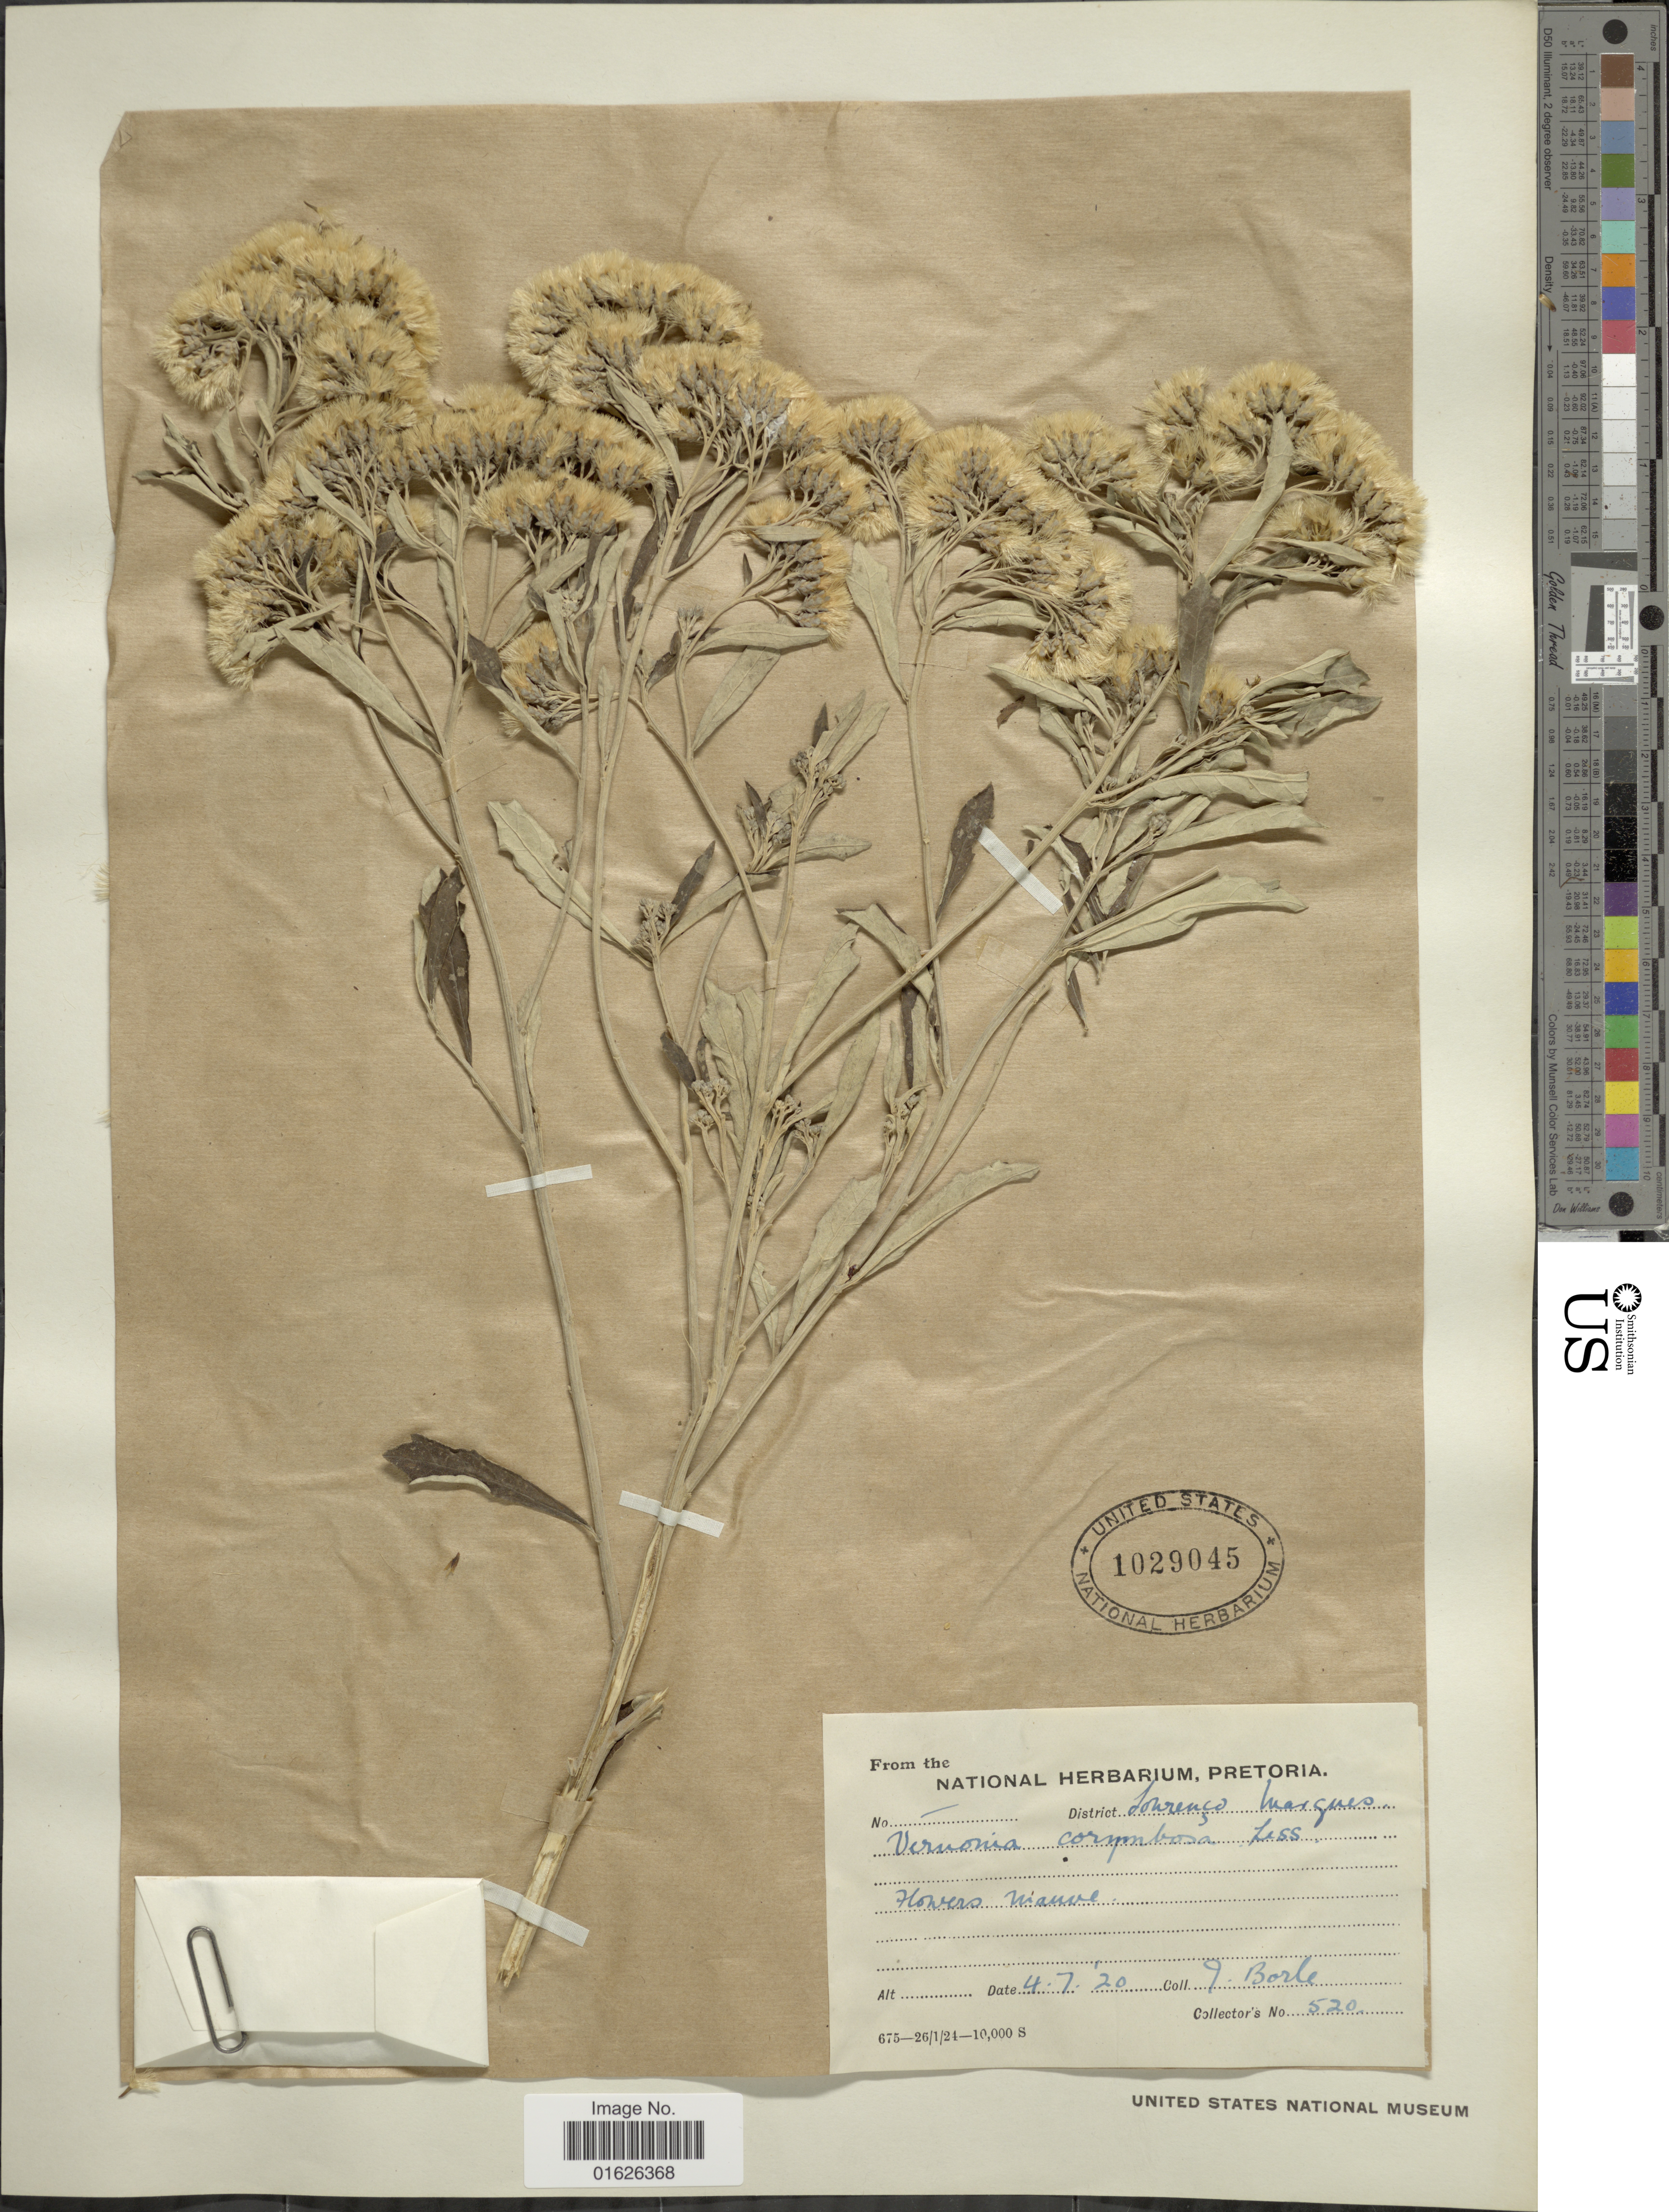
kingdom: Plantae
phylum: Tracheophyta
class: Magnoliopsida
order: Asterales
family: Asteraceae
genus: Gymnanthemum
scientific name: Gymnanthemum corymbosum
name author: (Thunb.) H. Rob.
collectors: G. Borle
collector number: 520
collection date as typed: Transcribed d/m/y: 4/7/20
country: Mozambique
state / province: Maputo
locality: Lorenco, Margues.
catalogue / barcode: US 1029045